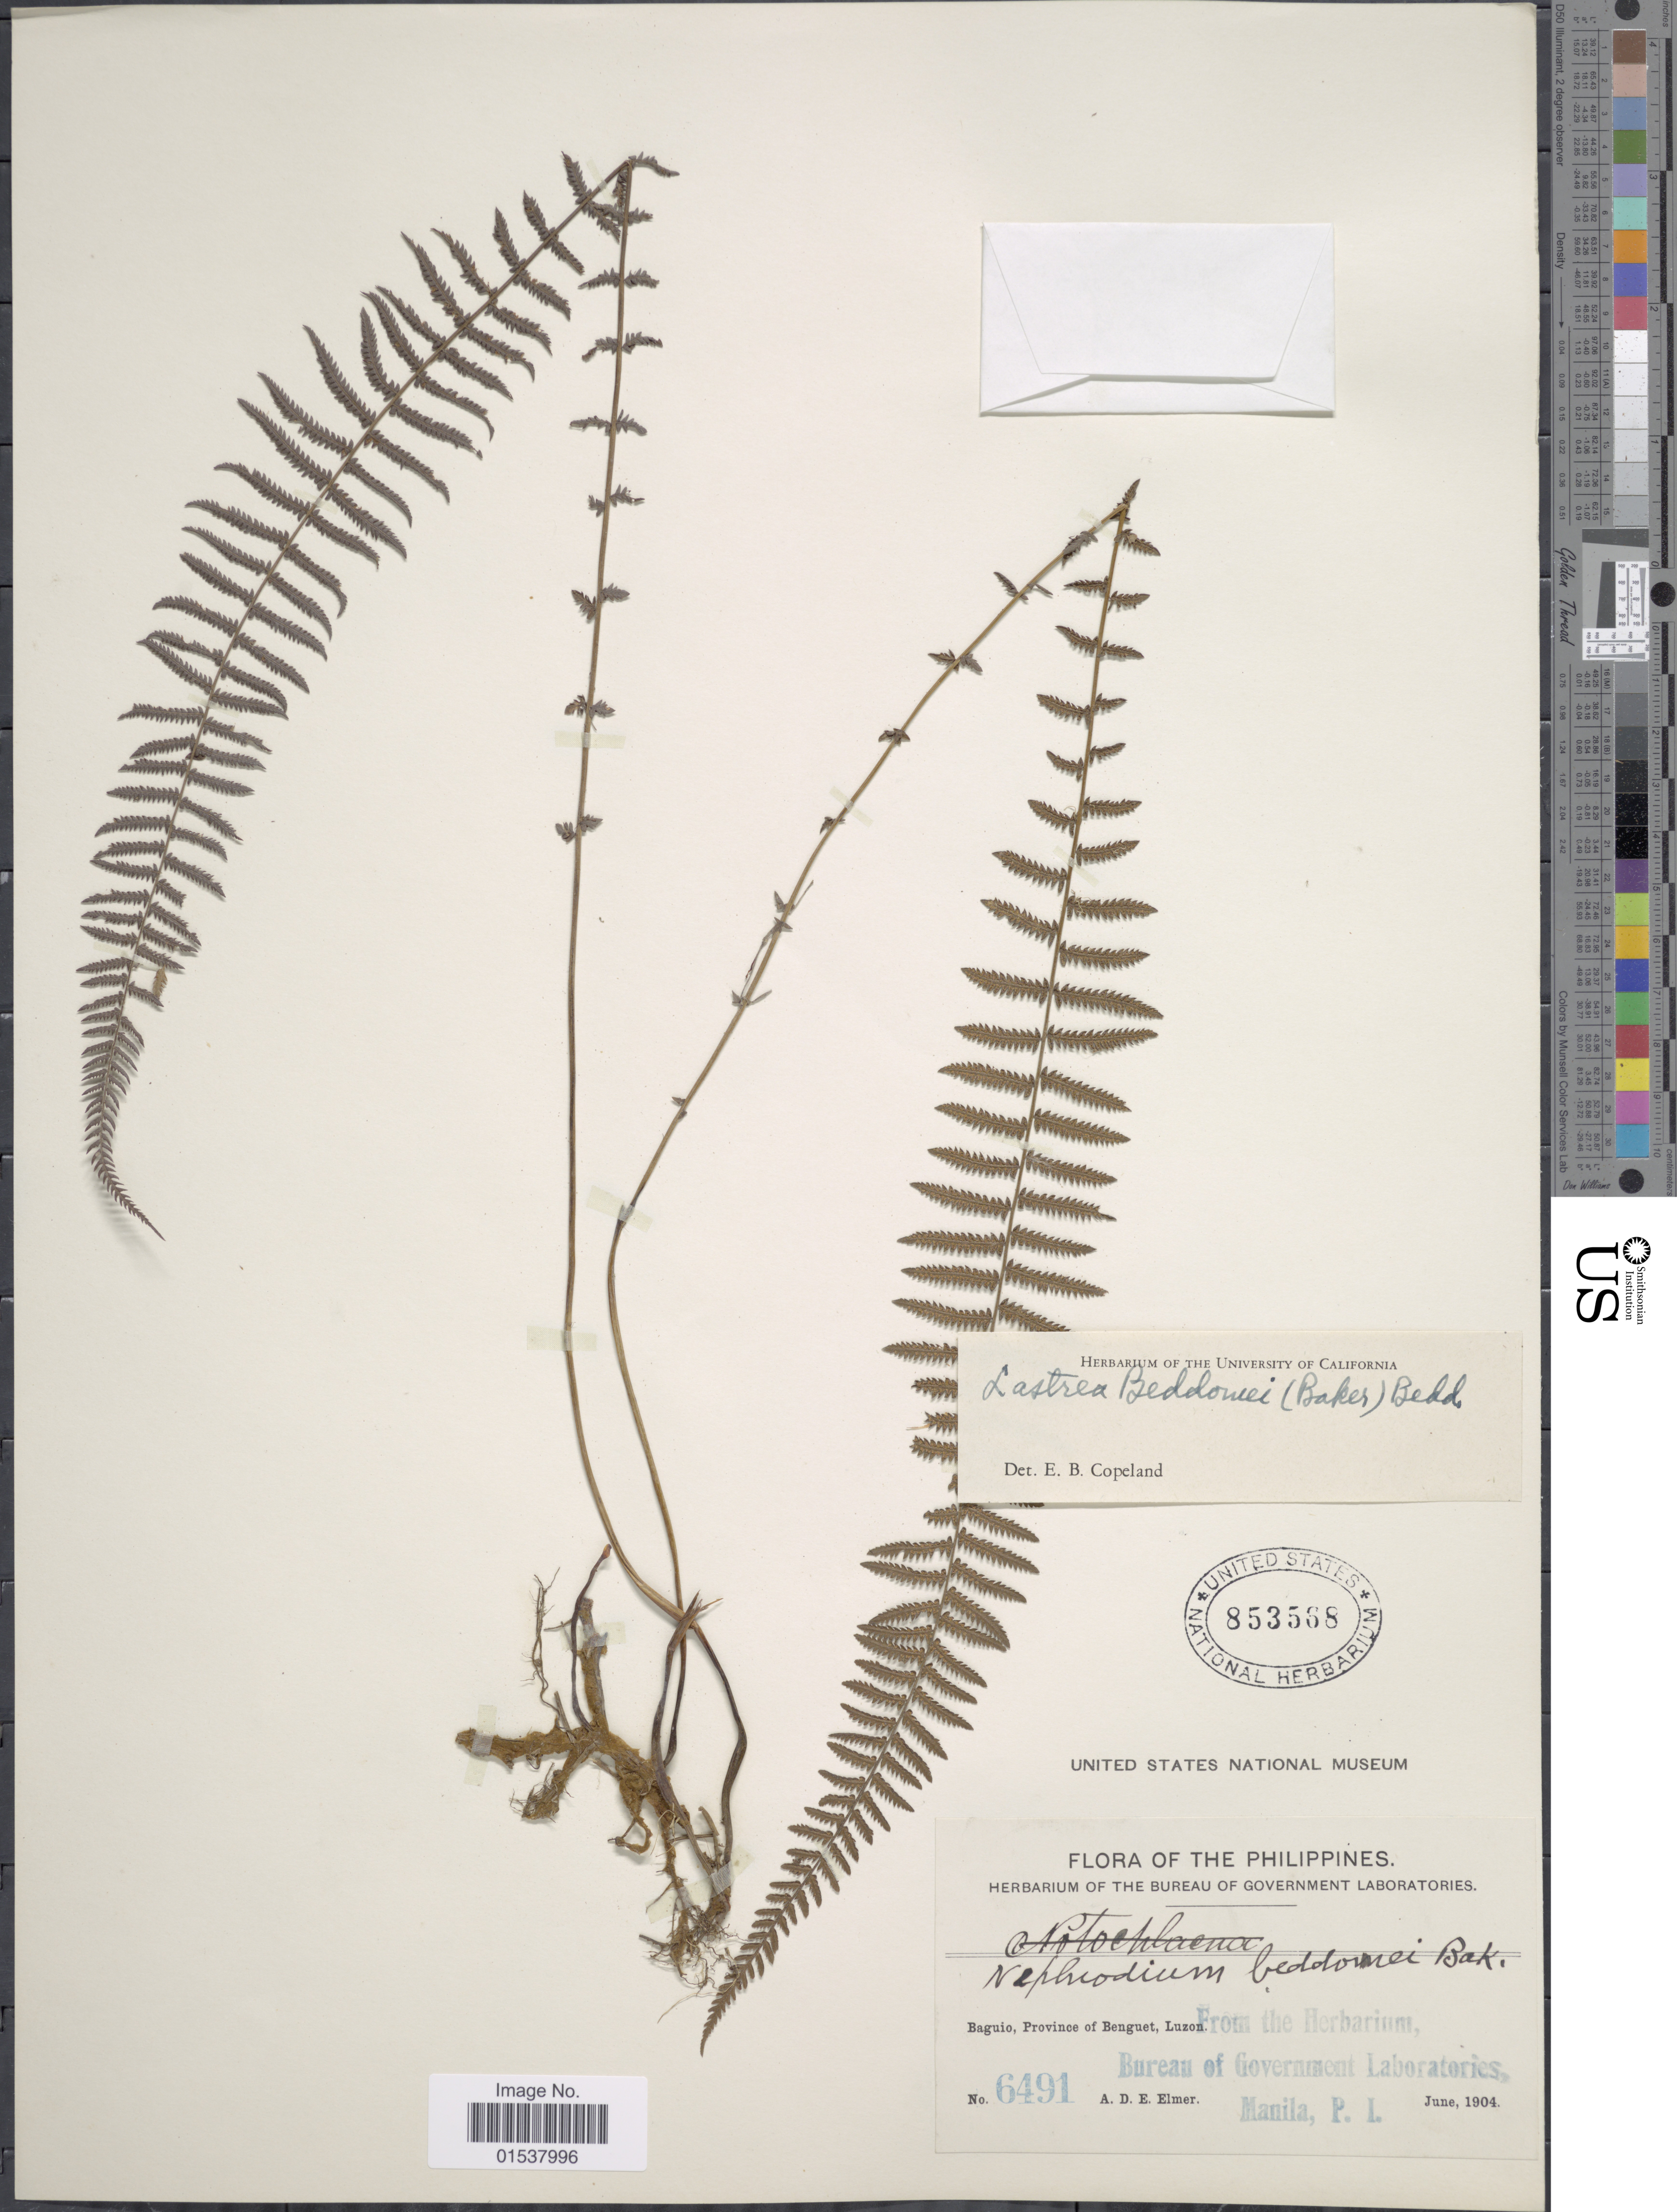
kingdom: Plantae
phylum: Tracheophyta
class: Polypodiopsida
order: Polypodiales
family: Thelypteridaceae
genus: Parathelypteris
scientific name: Parathelypteris beddomei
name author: (Baker) Ching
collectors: A. D. E. Elmer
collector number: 6491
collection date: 1904-06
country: Philippines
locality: Baguio, Province of Benguet, Luzon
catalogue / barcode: US 853568